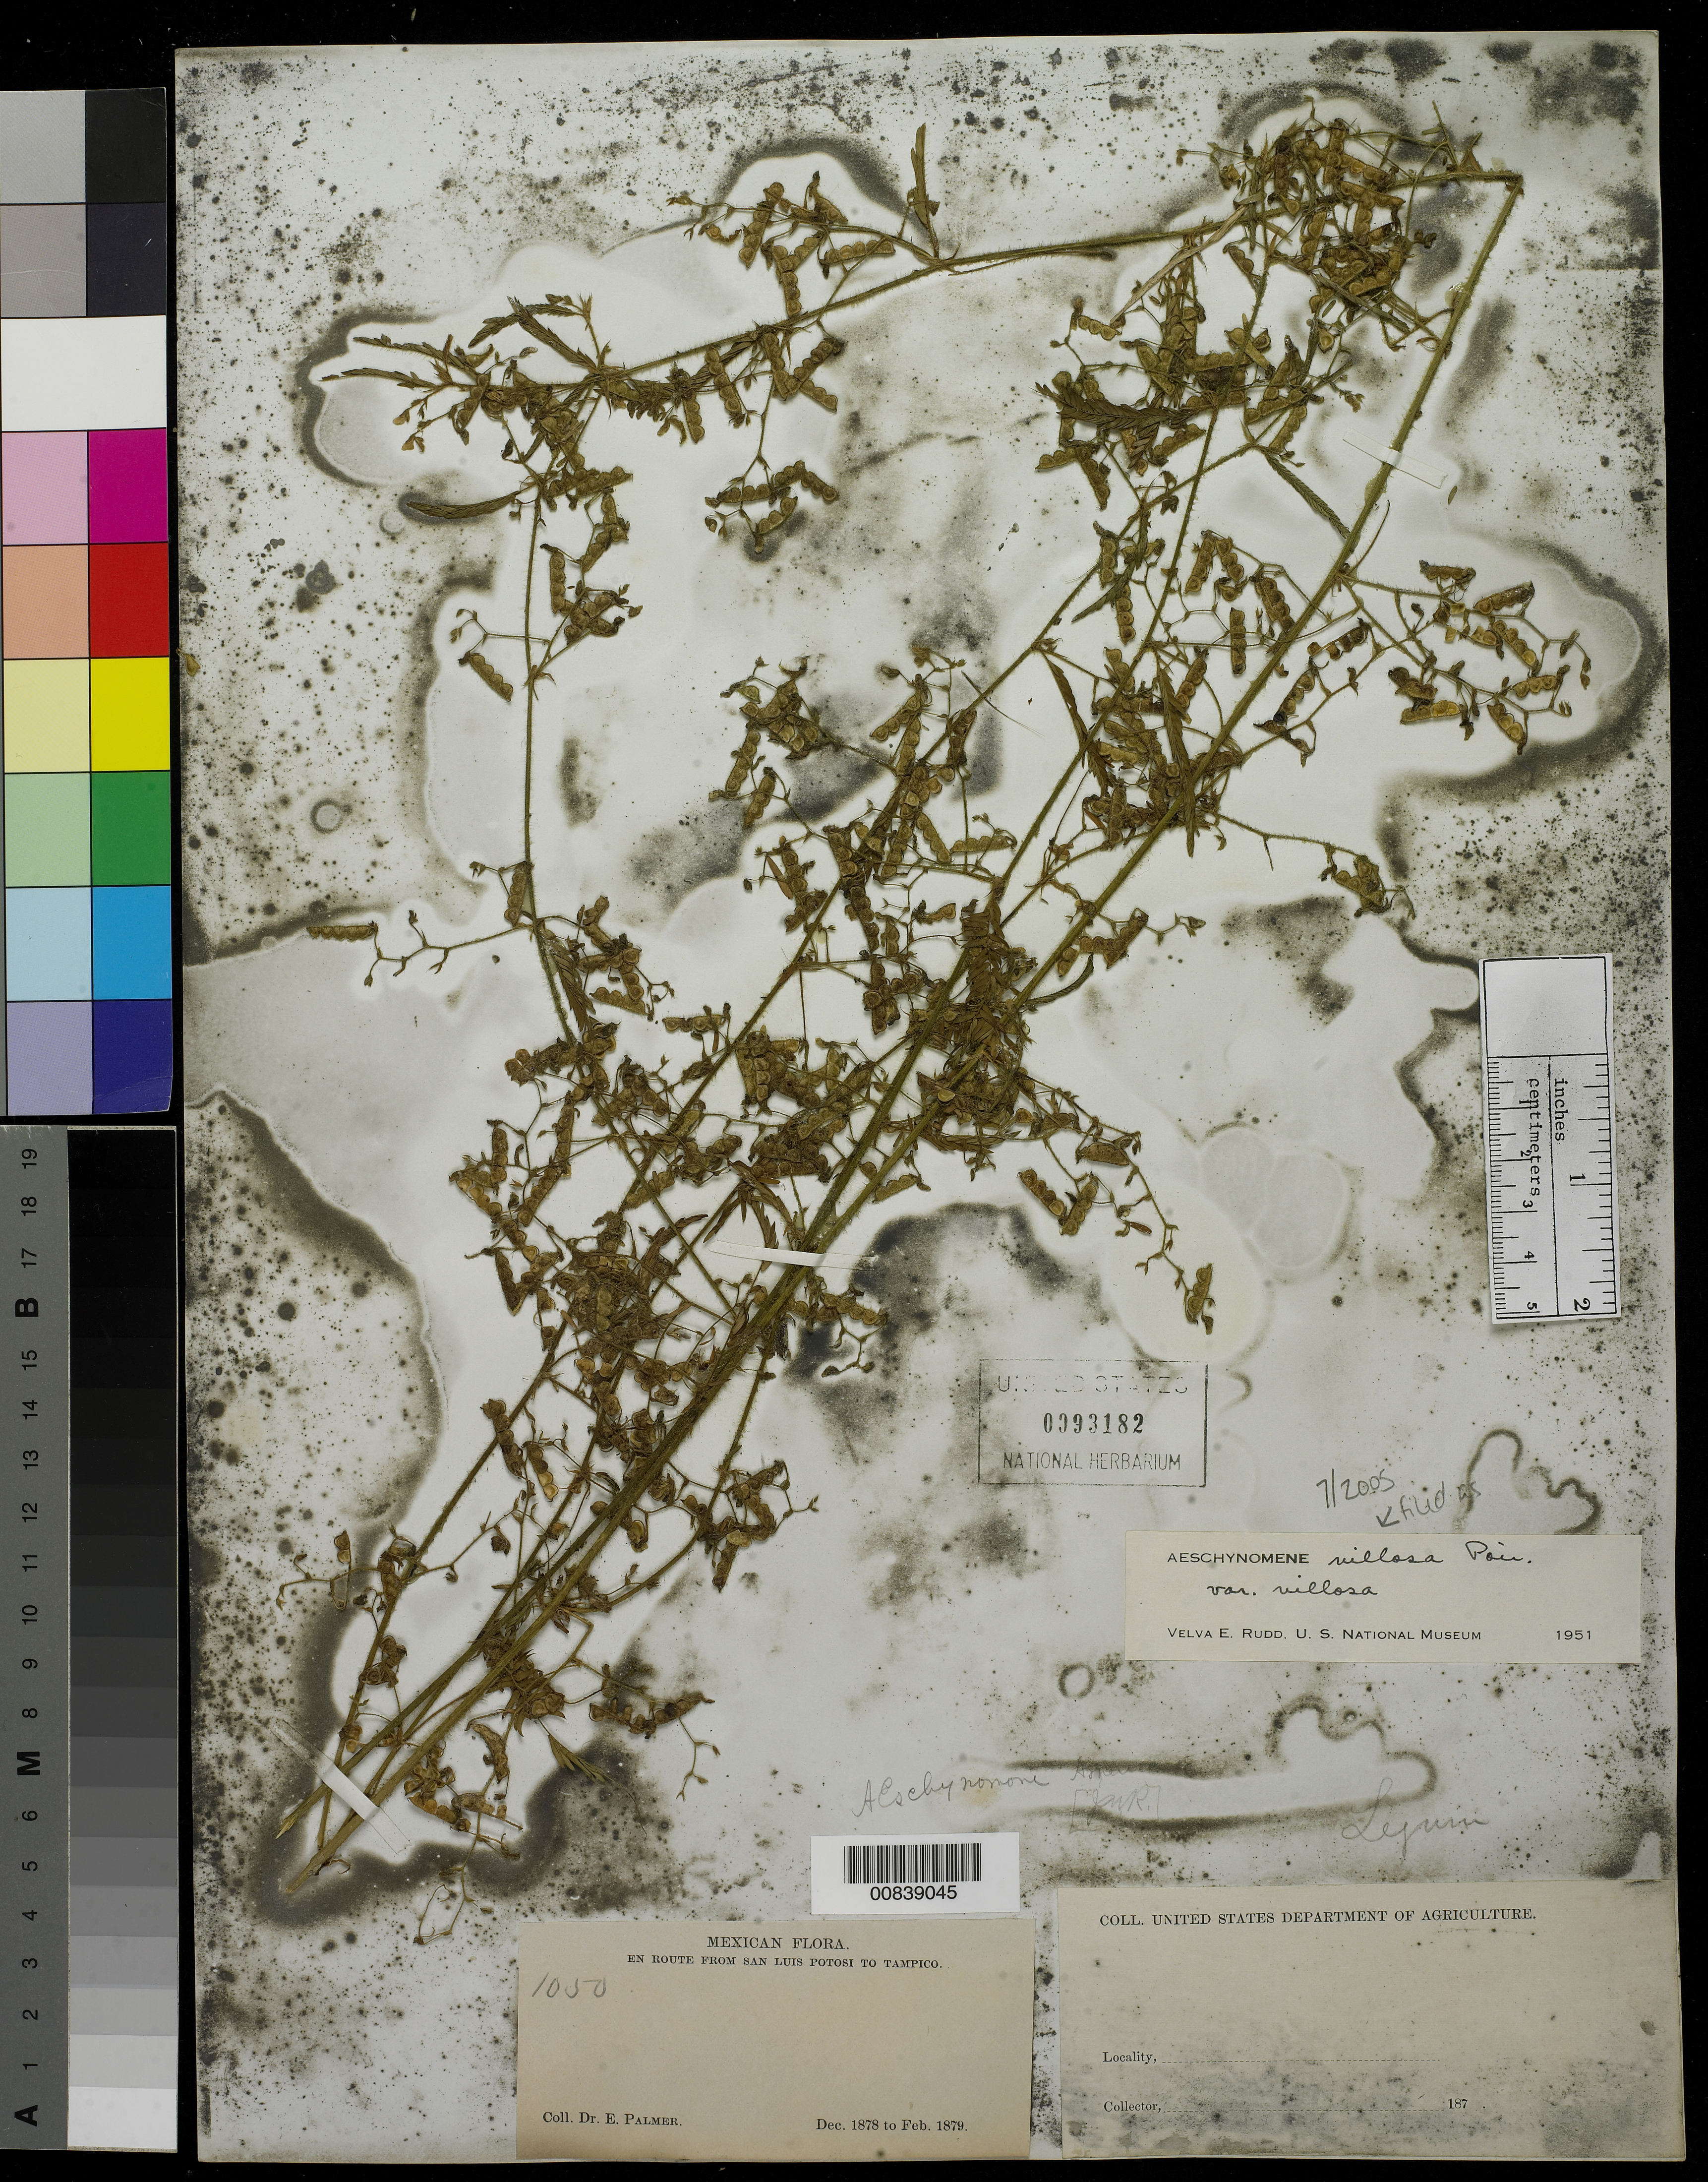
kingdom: Plantae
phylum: Tracheophyta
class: Magnoliopsida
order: Fabales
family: Fabaceae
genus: Aeschynomene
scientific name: Aeschynomene villosa var. villosa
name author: Poir.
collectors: E. Palmer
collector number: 1050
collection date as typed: Dec 1878 to -- Feb 1879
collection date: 1878-12/1879-02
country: Mexico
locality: En route from San Luis Potosí to Tampico, Tamaulipas.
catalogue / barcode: US 93182